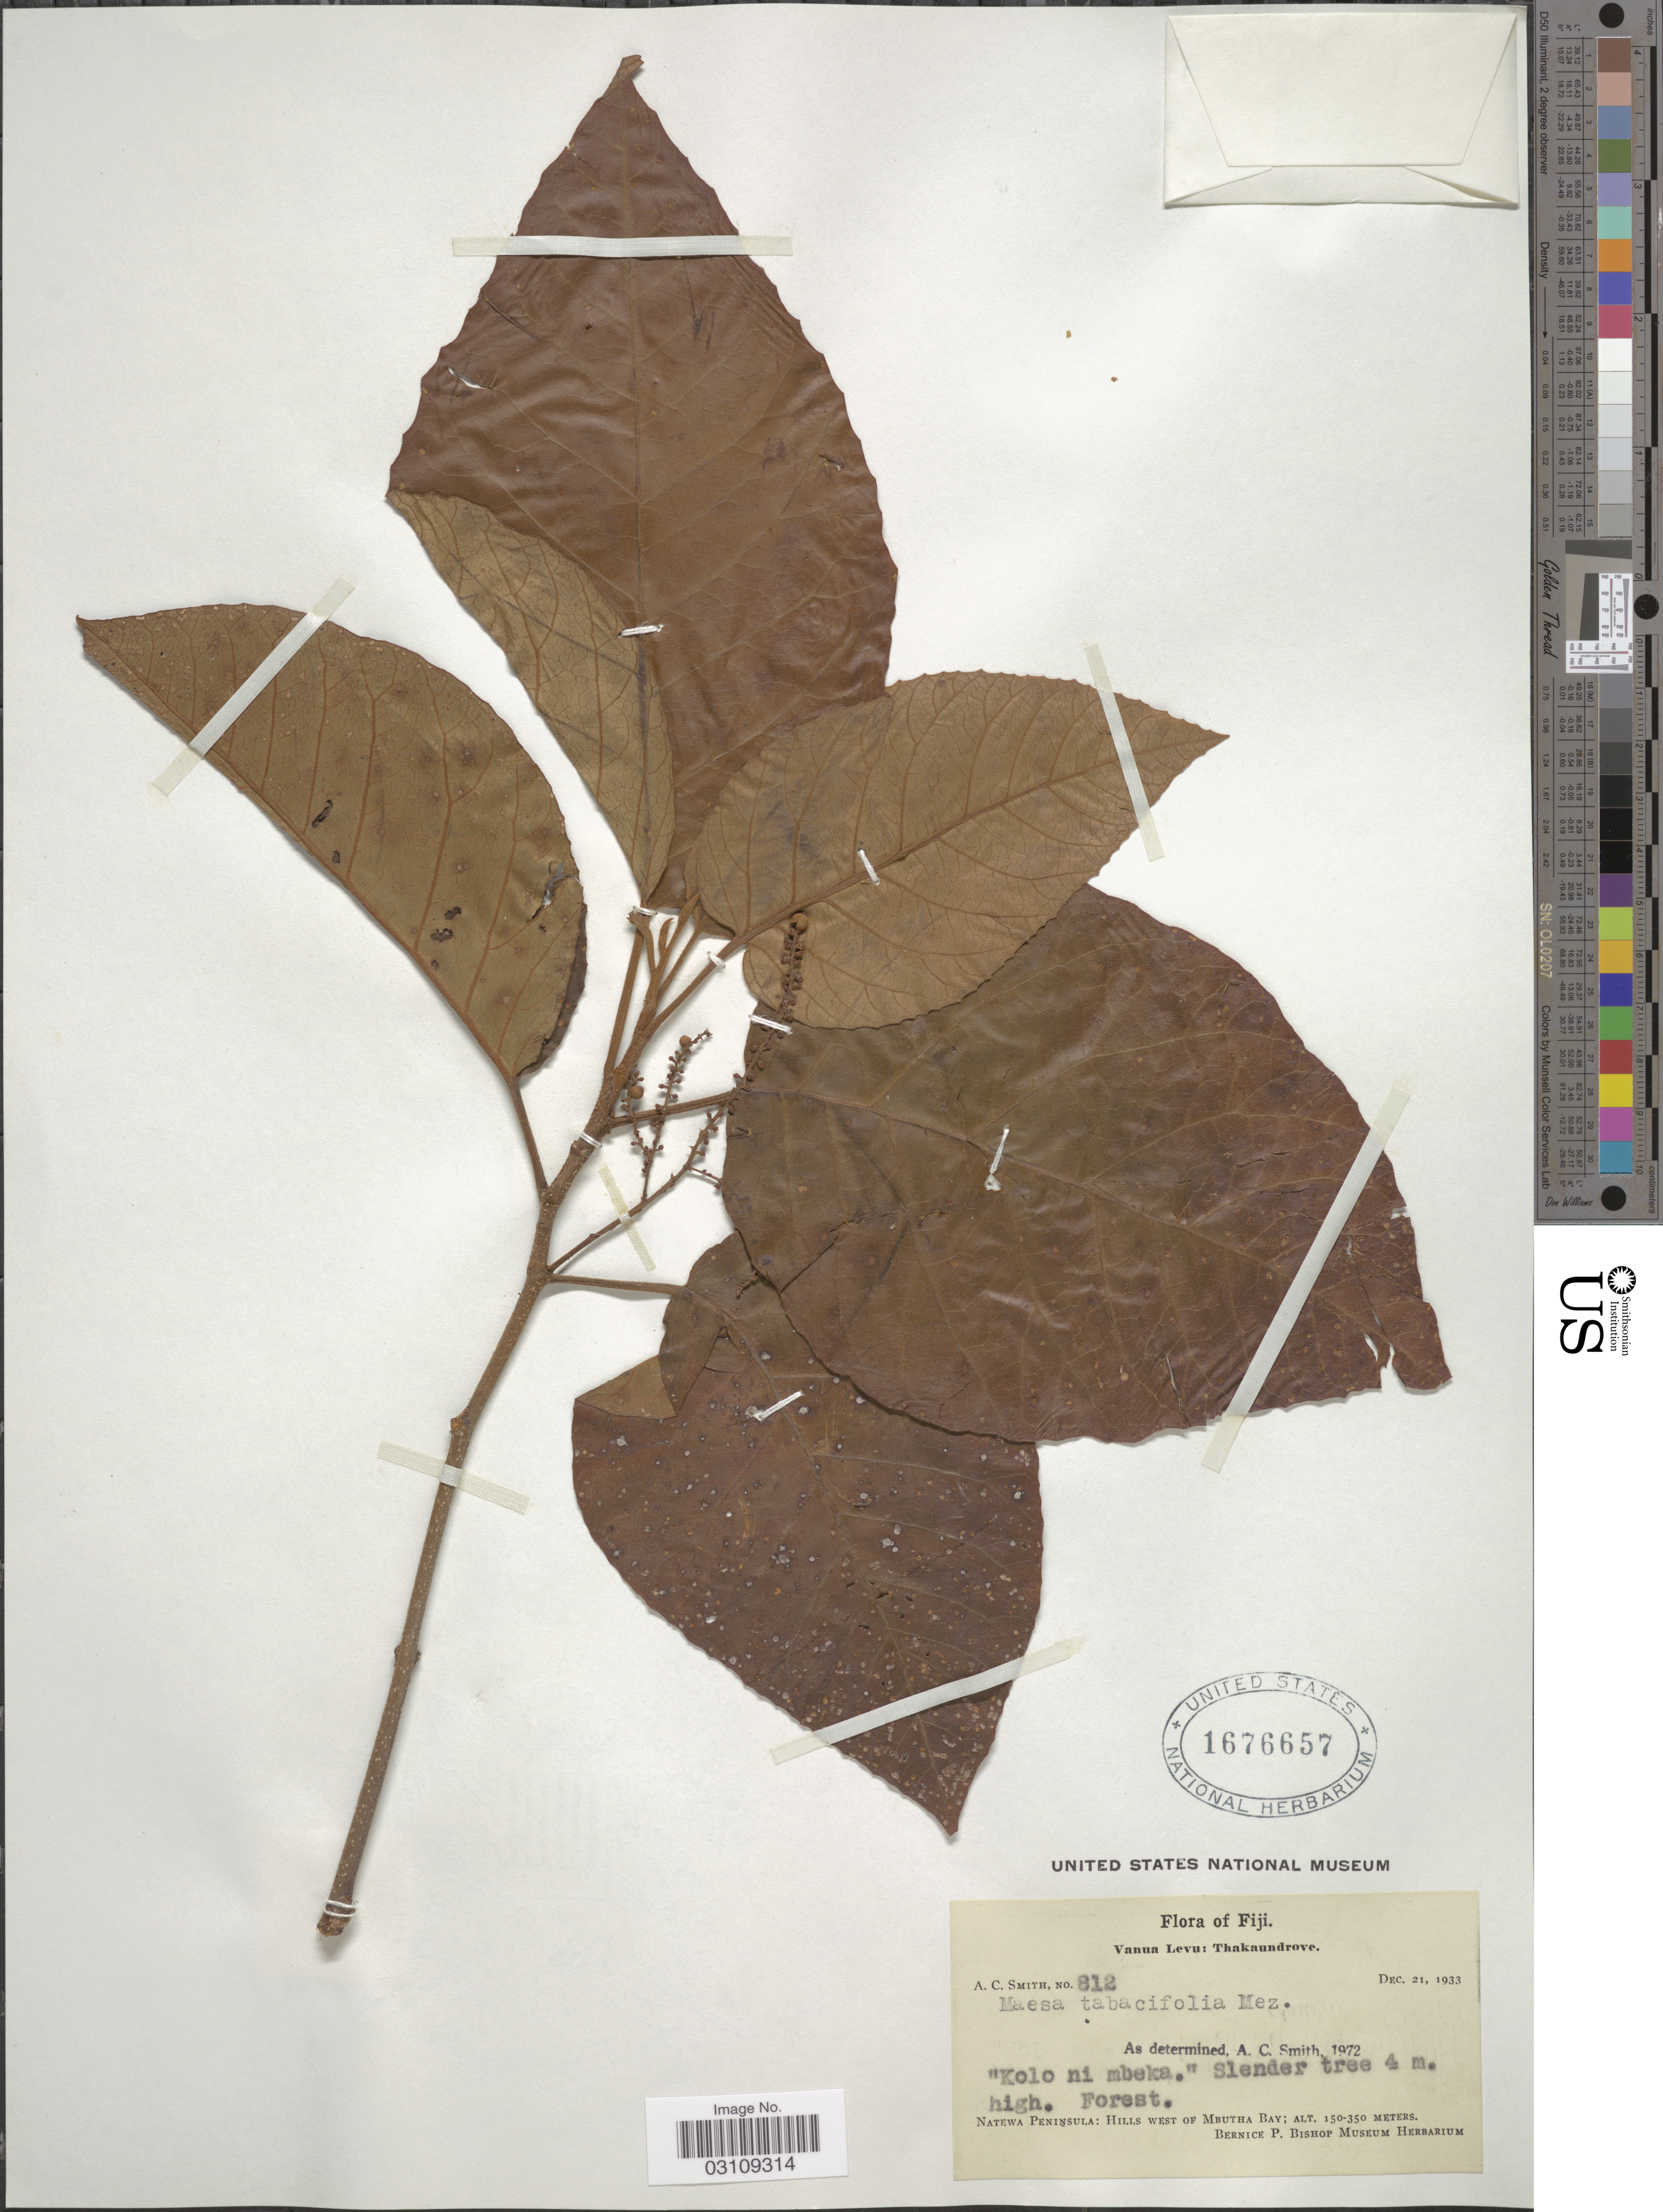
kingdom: Plantae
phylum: Tracheophyta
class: Magnoliopsida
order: Ericales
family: Primulaceae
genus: Maesa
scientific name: Maesa tabacifolia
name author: Mez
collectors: A. C. Smith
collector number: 812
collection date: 1933-12-21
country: Fiji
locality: Vanua Levu: Thakaundrove. Natewa Peninsula: Hills west of Mbutha Bay.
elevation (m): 150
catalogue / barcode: US 1676657